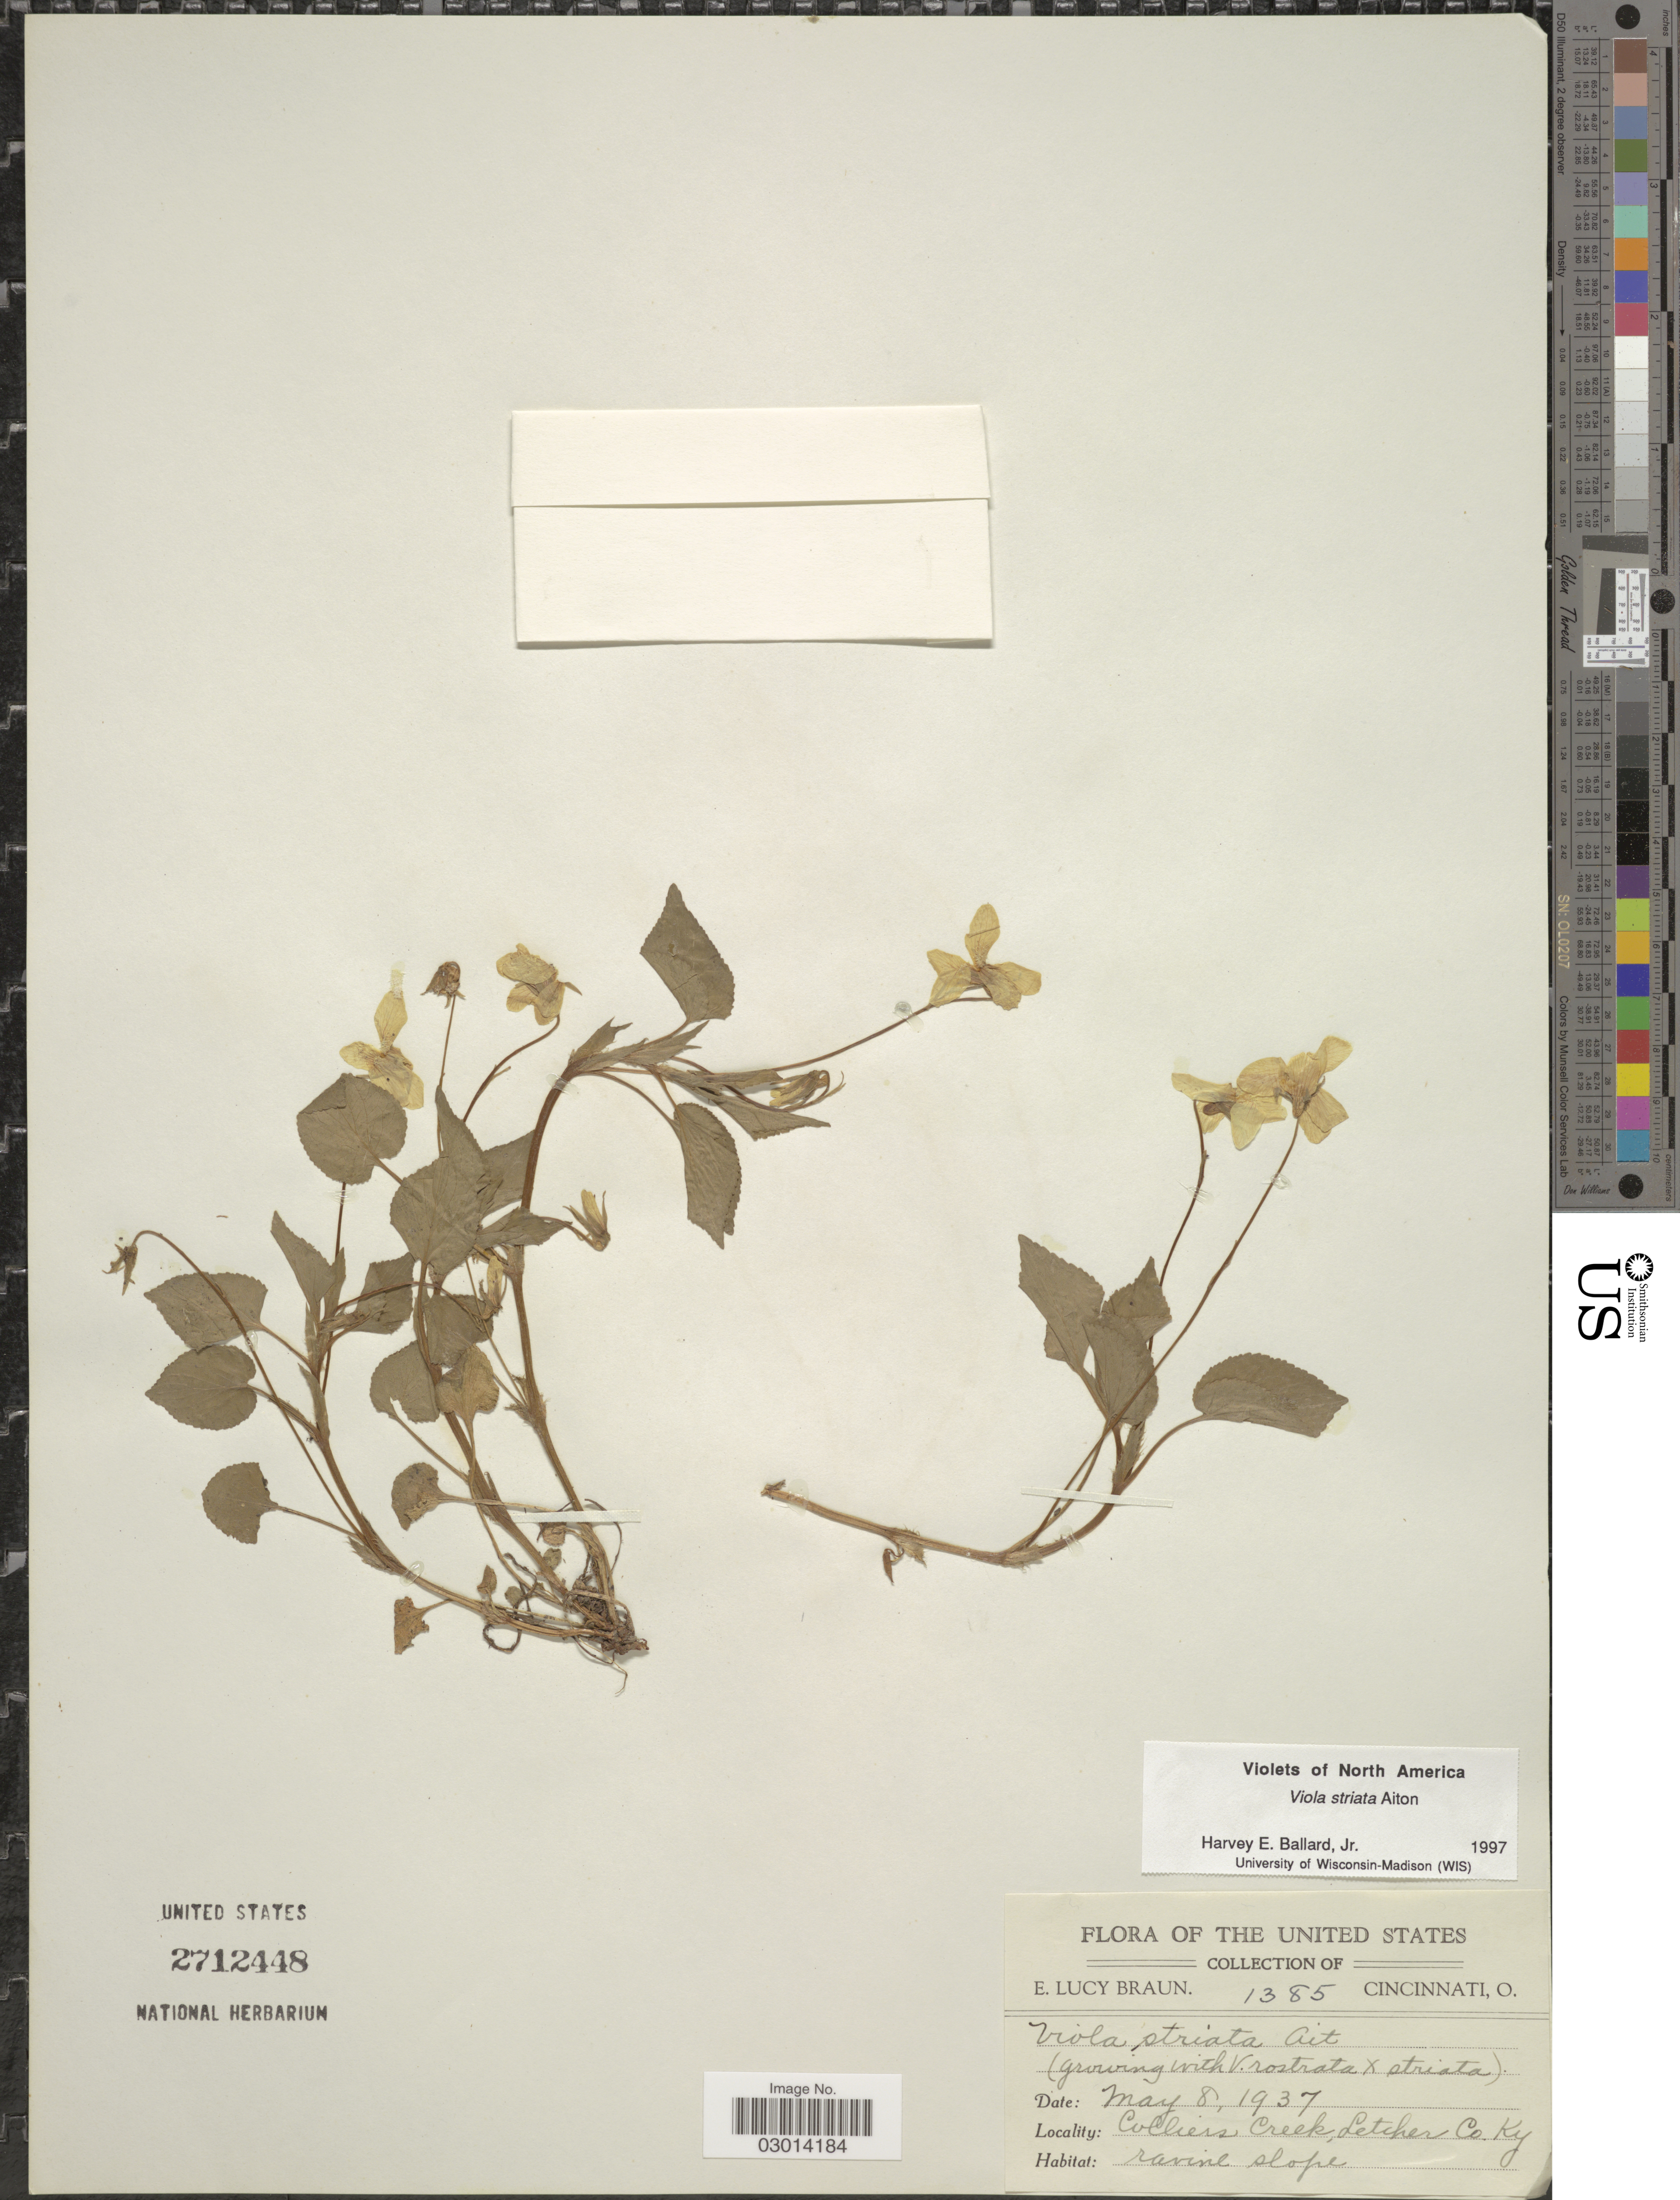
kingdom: Plantae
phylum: Tracheophyta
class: Magnoliopsida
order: Malpighiales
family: Violaceae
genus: Viola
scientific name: Viola rostrata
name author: Pursh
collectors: E. L. Braun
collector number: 1385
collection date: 1937-05-08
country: United States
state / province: Kentucky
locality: Colliers Creek, Letcher Co. Ky.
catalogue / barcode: US 2712448